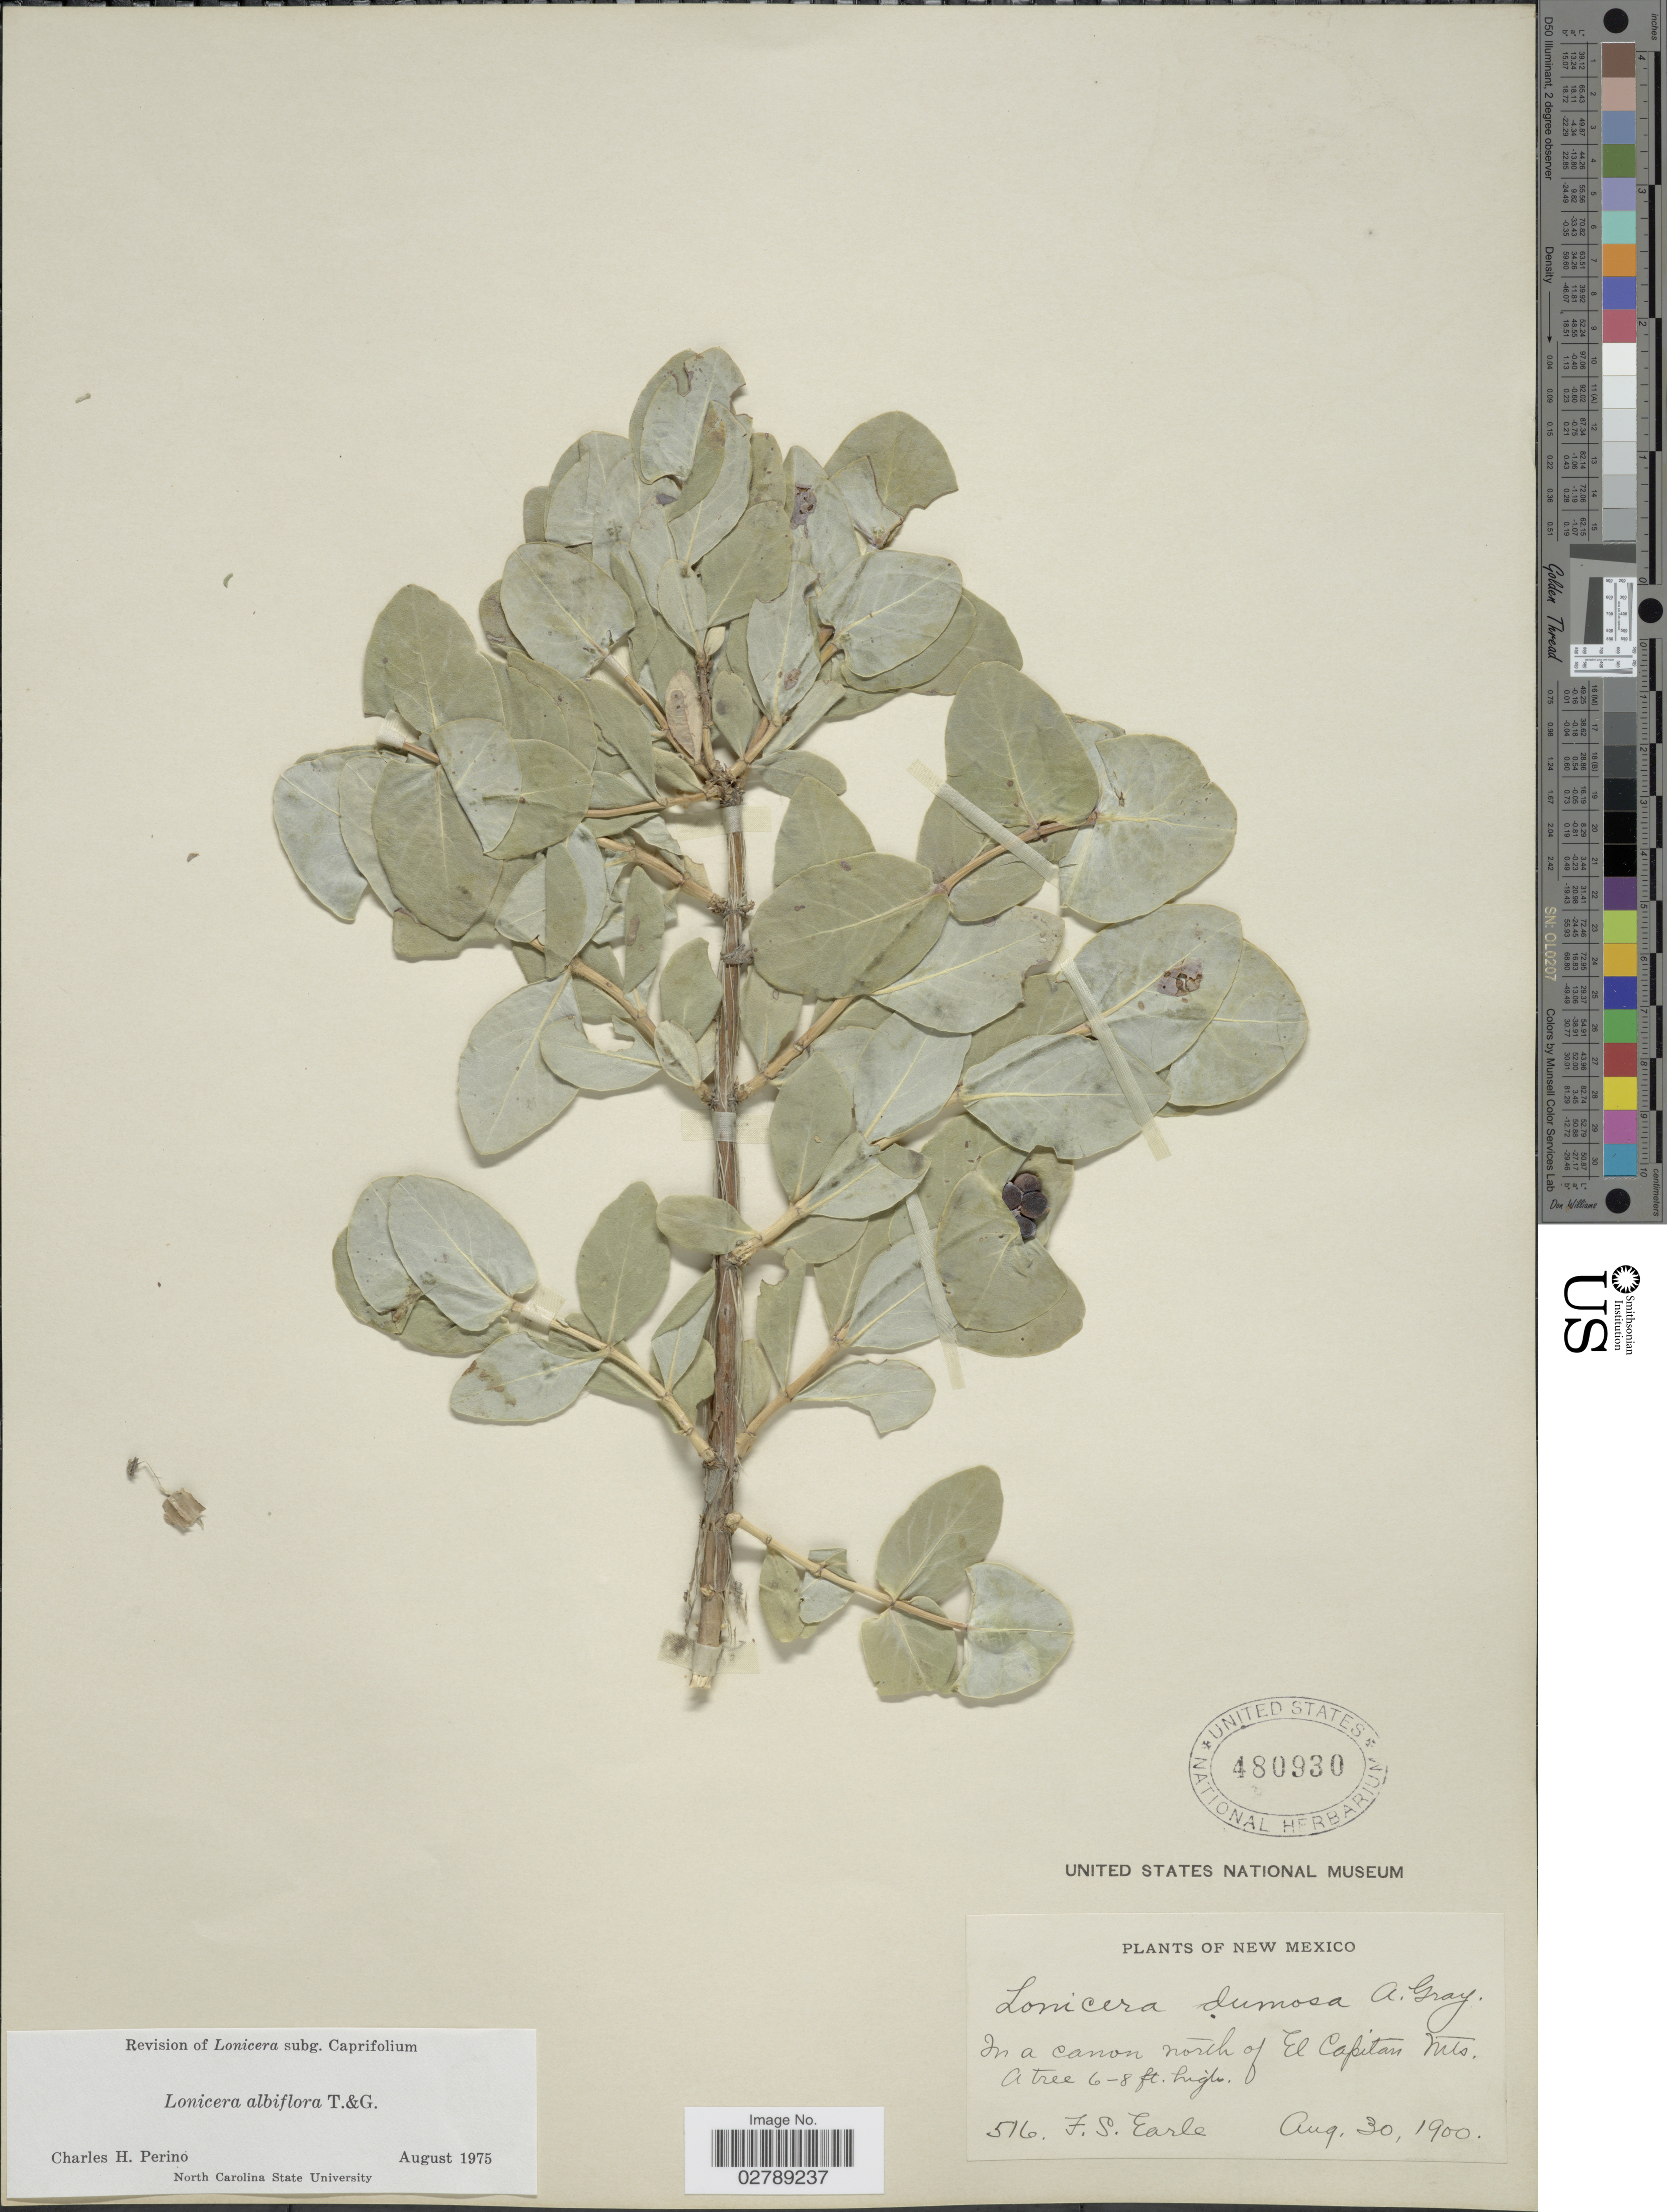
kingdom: Plantae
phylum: Tracheophyta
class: Magnoliopsida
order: Dipsacales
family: Caprifoliaceae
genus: Lonicera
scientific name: Lonicera dumosa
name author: A. Gray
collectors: F. S. Earle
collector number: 516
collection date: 1900-08-30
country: United States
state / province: New Mexico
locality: In a Canon north of El Capitan Mts.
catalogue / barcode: US 480930